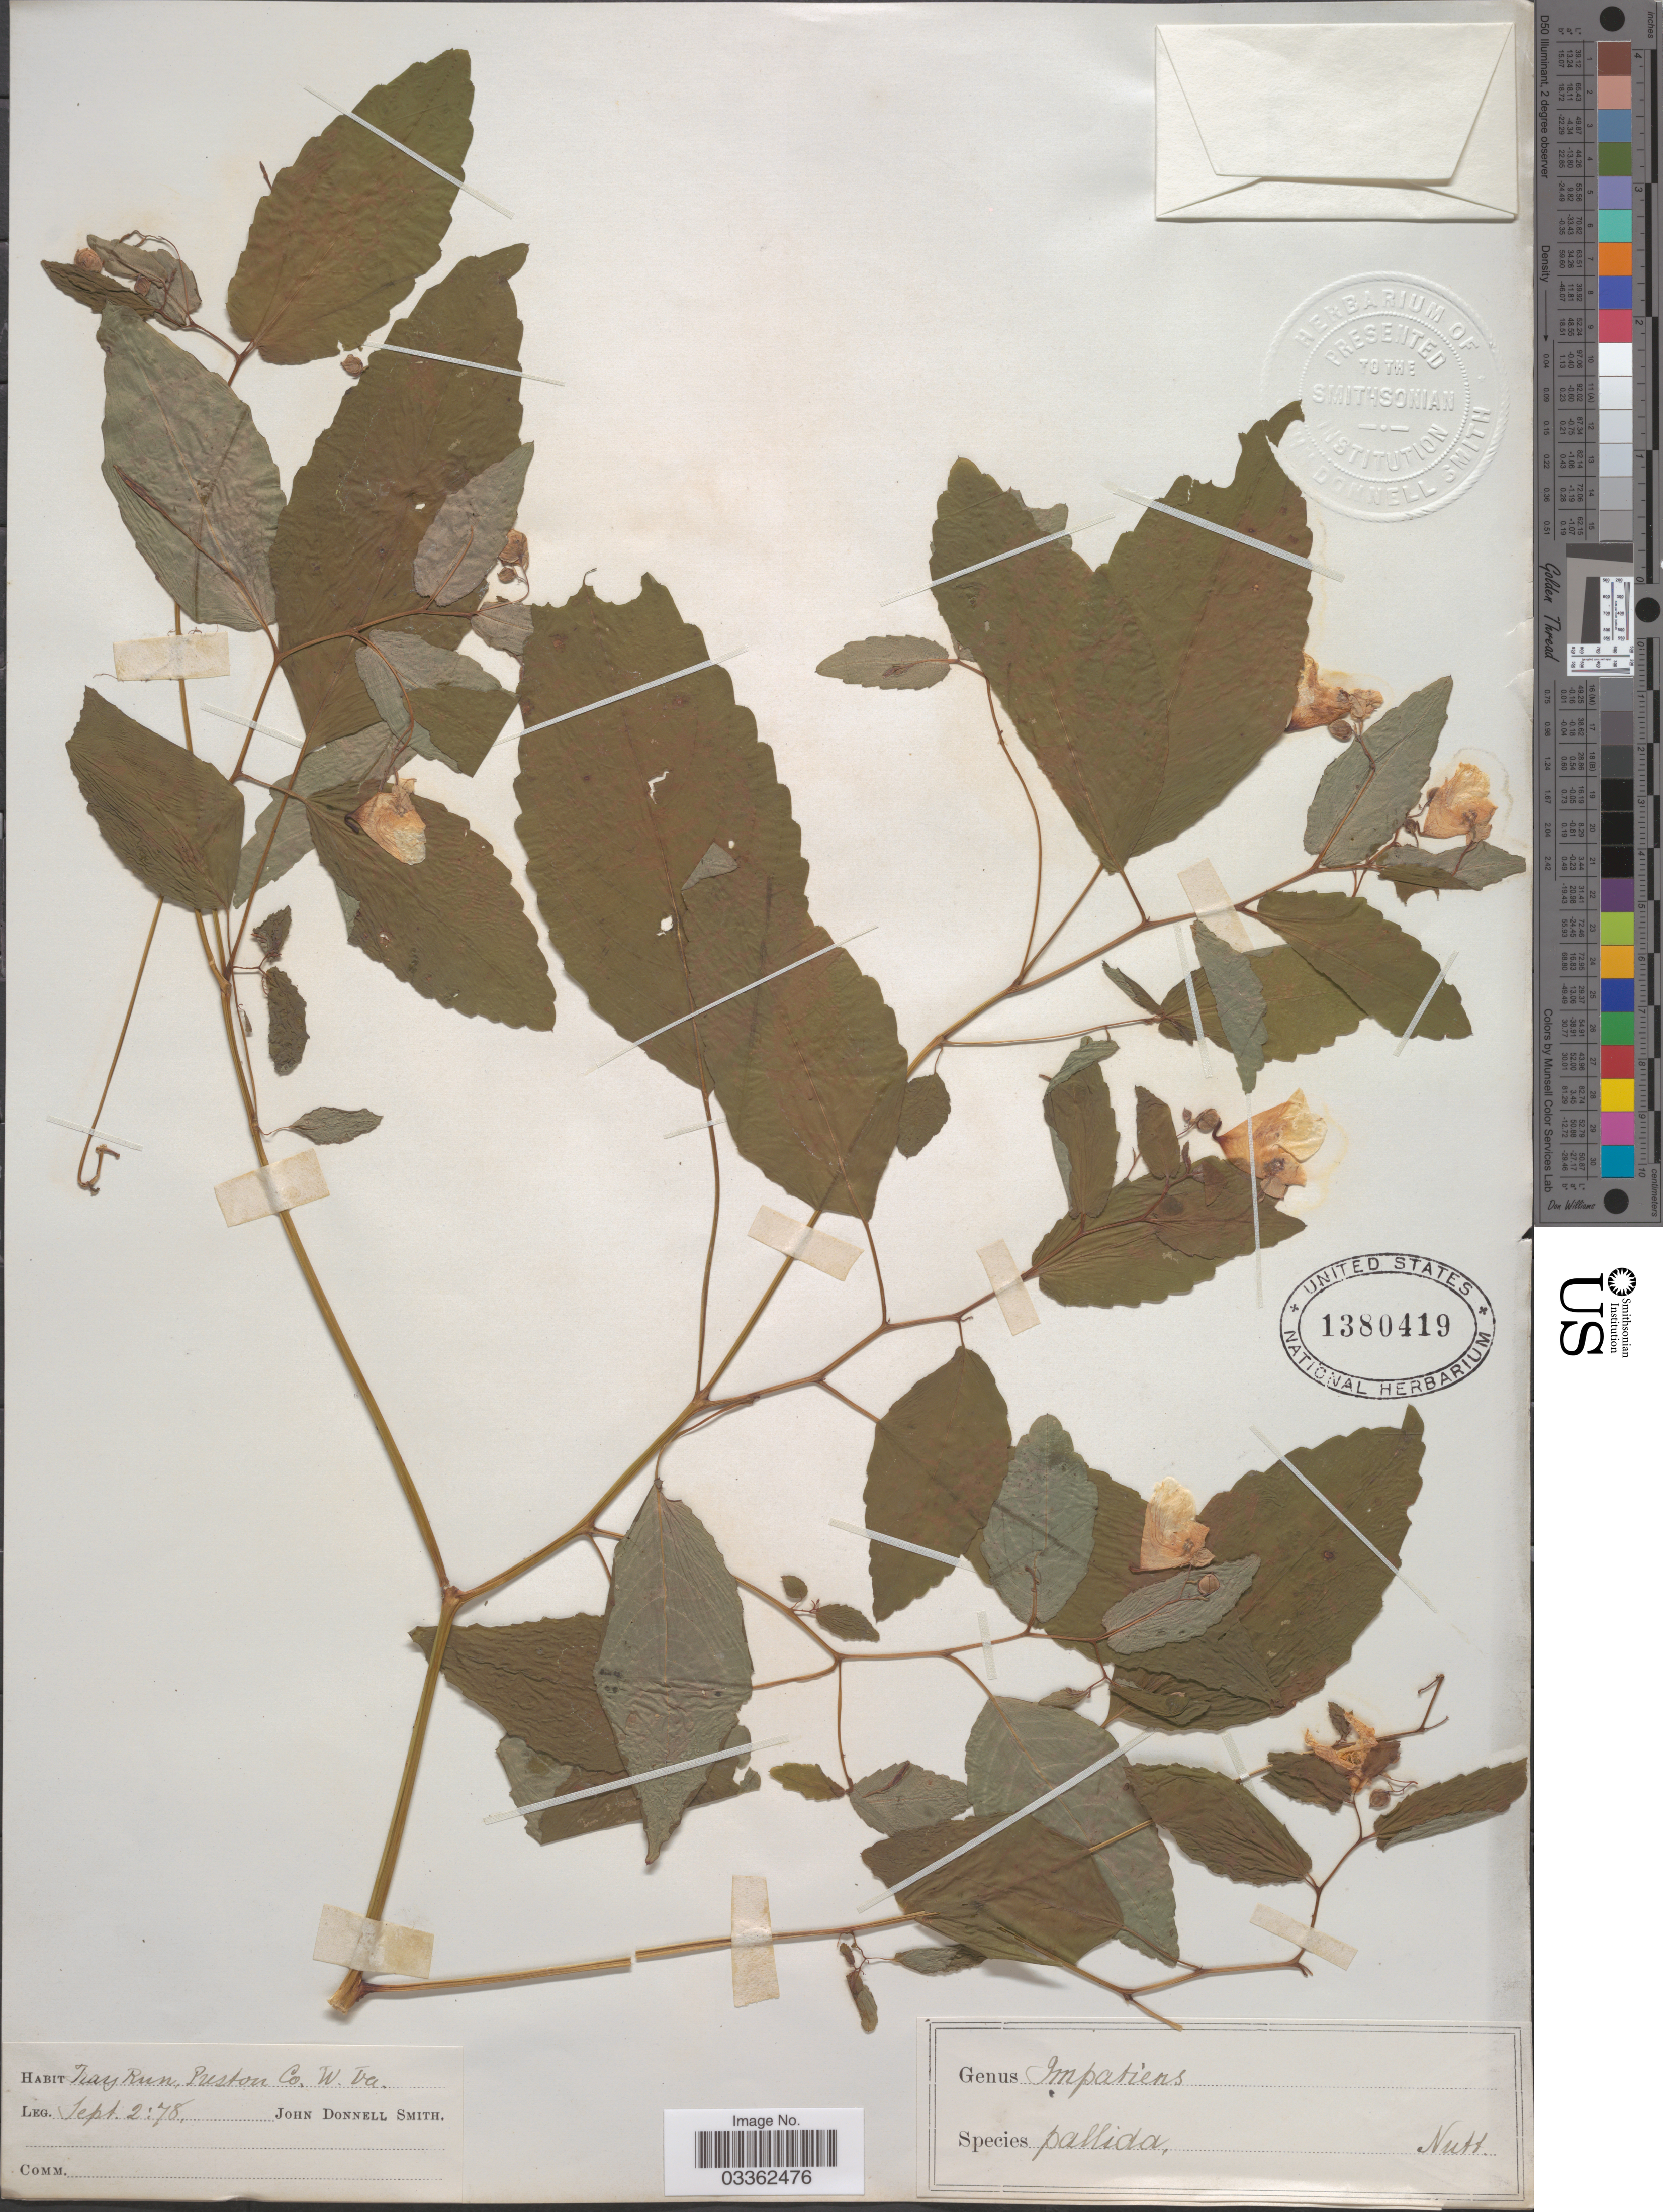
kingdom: Plantae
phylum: Tracheophyta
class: Magnoliopsida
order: Ericales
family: Balsaminaceae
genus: Impatiens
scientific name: Impatiens pallida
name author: Nutt.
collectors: J. Donnell Smith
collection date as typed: Transcribed d/m/y: 2/9/78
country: United States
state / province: West Virginia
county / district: Preston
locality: Tray Run, Preston Co.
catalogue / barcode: US 1380419